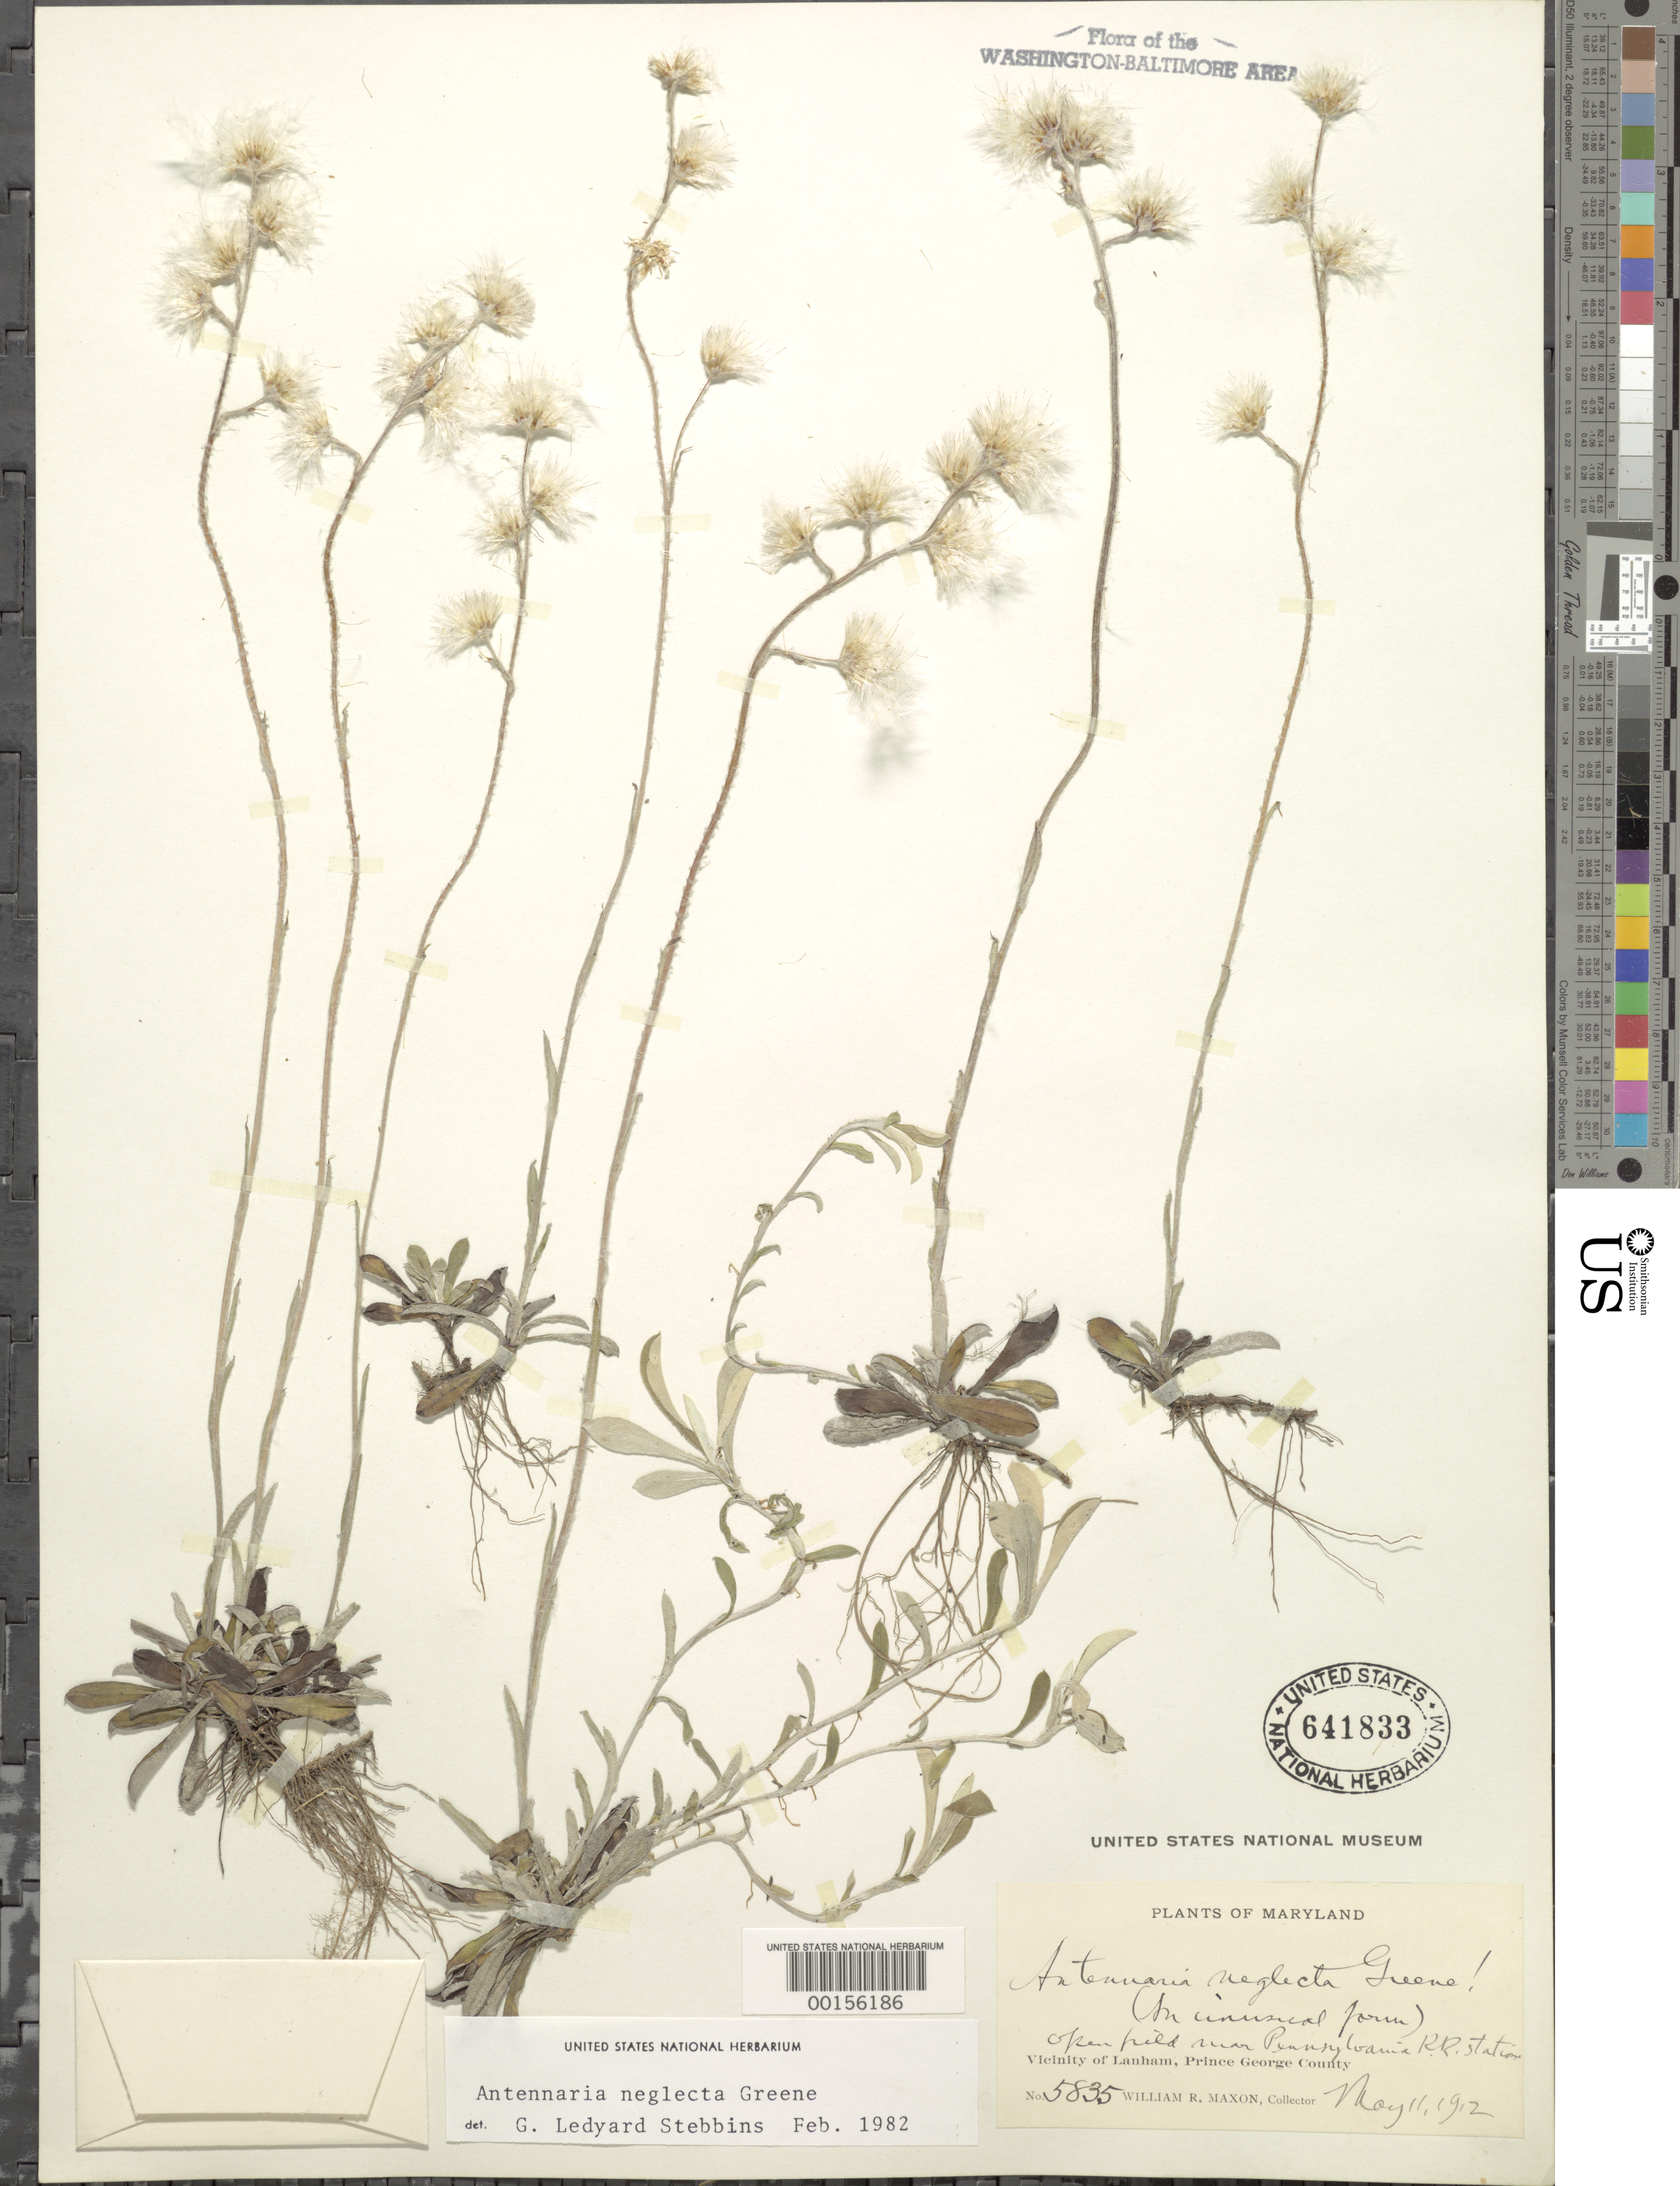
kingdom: Plantae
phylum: Tracheophyta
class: Magnoliopsida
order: Asterales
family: Asteraceae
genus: Antennaria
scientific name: Antennaria neglecta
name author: Greene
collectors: W. R. Maxon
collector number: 5835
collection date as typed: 11 May 1912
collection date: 1912-05-11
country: United States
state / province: Maryland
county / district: Prince George's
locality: Lanham vicinity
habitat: Open field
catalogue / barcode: US 641833